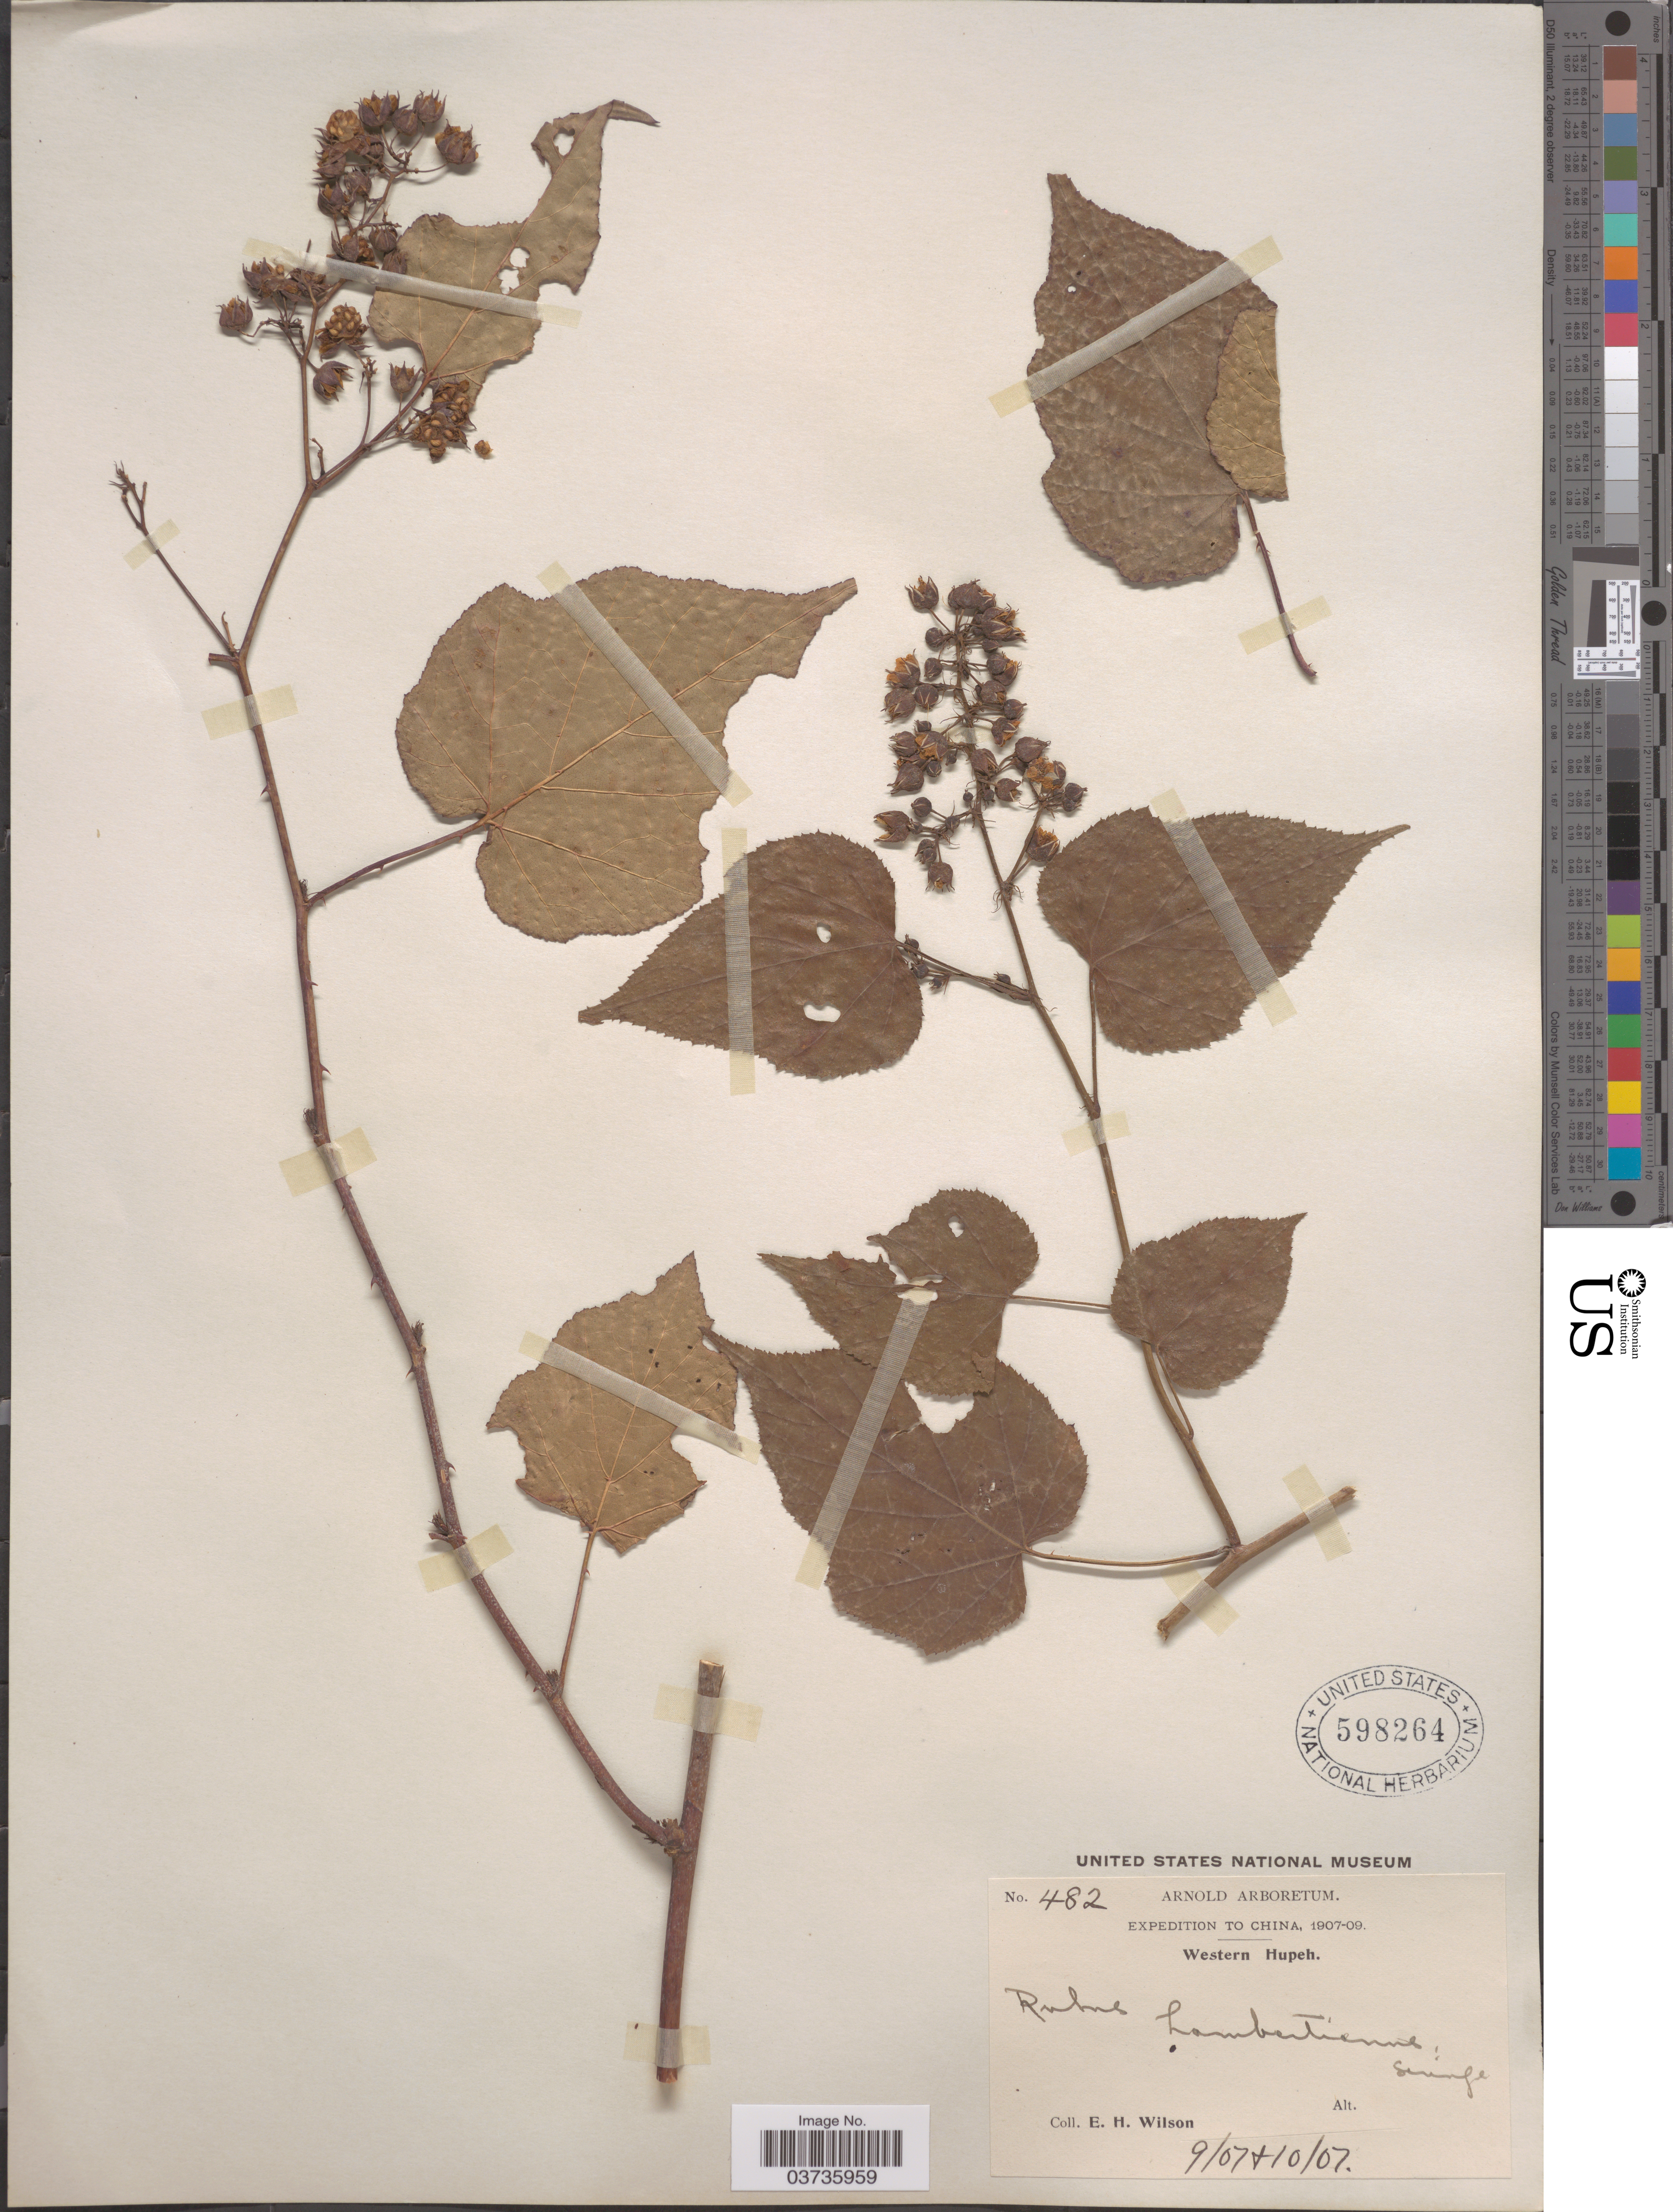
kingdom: Plantae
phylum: Tracheophyta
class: Magnoliopsida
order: Rosales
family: Rosaceae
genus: Rubus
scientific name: Rubus lambertianus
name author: Ser.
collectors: E. Wilson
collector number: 482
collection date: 1907-09/1907-10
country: China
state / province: Hubei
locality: Western Hupeh.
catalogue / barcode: US 598264